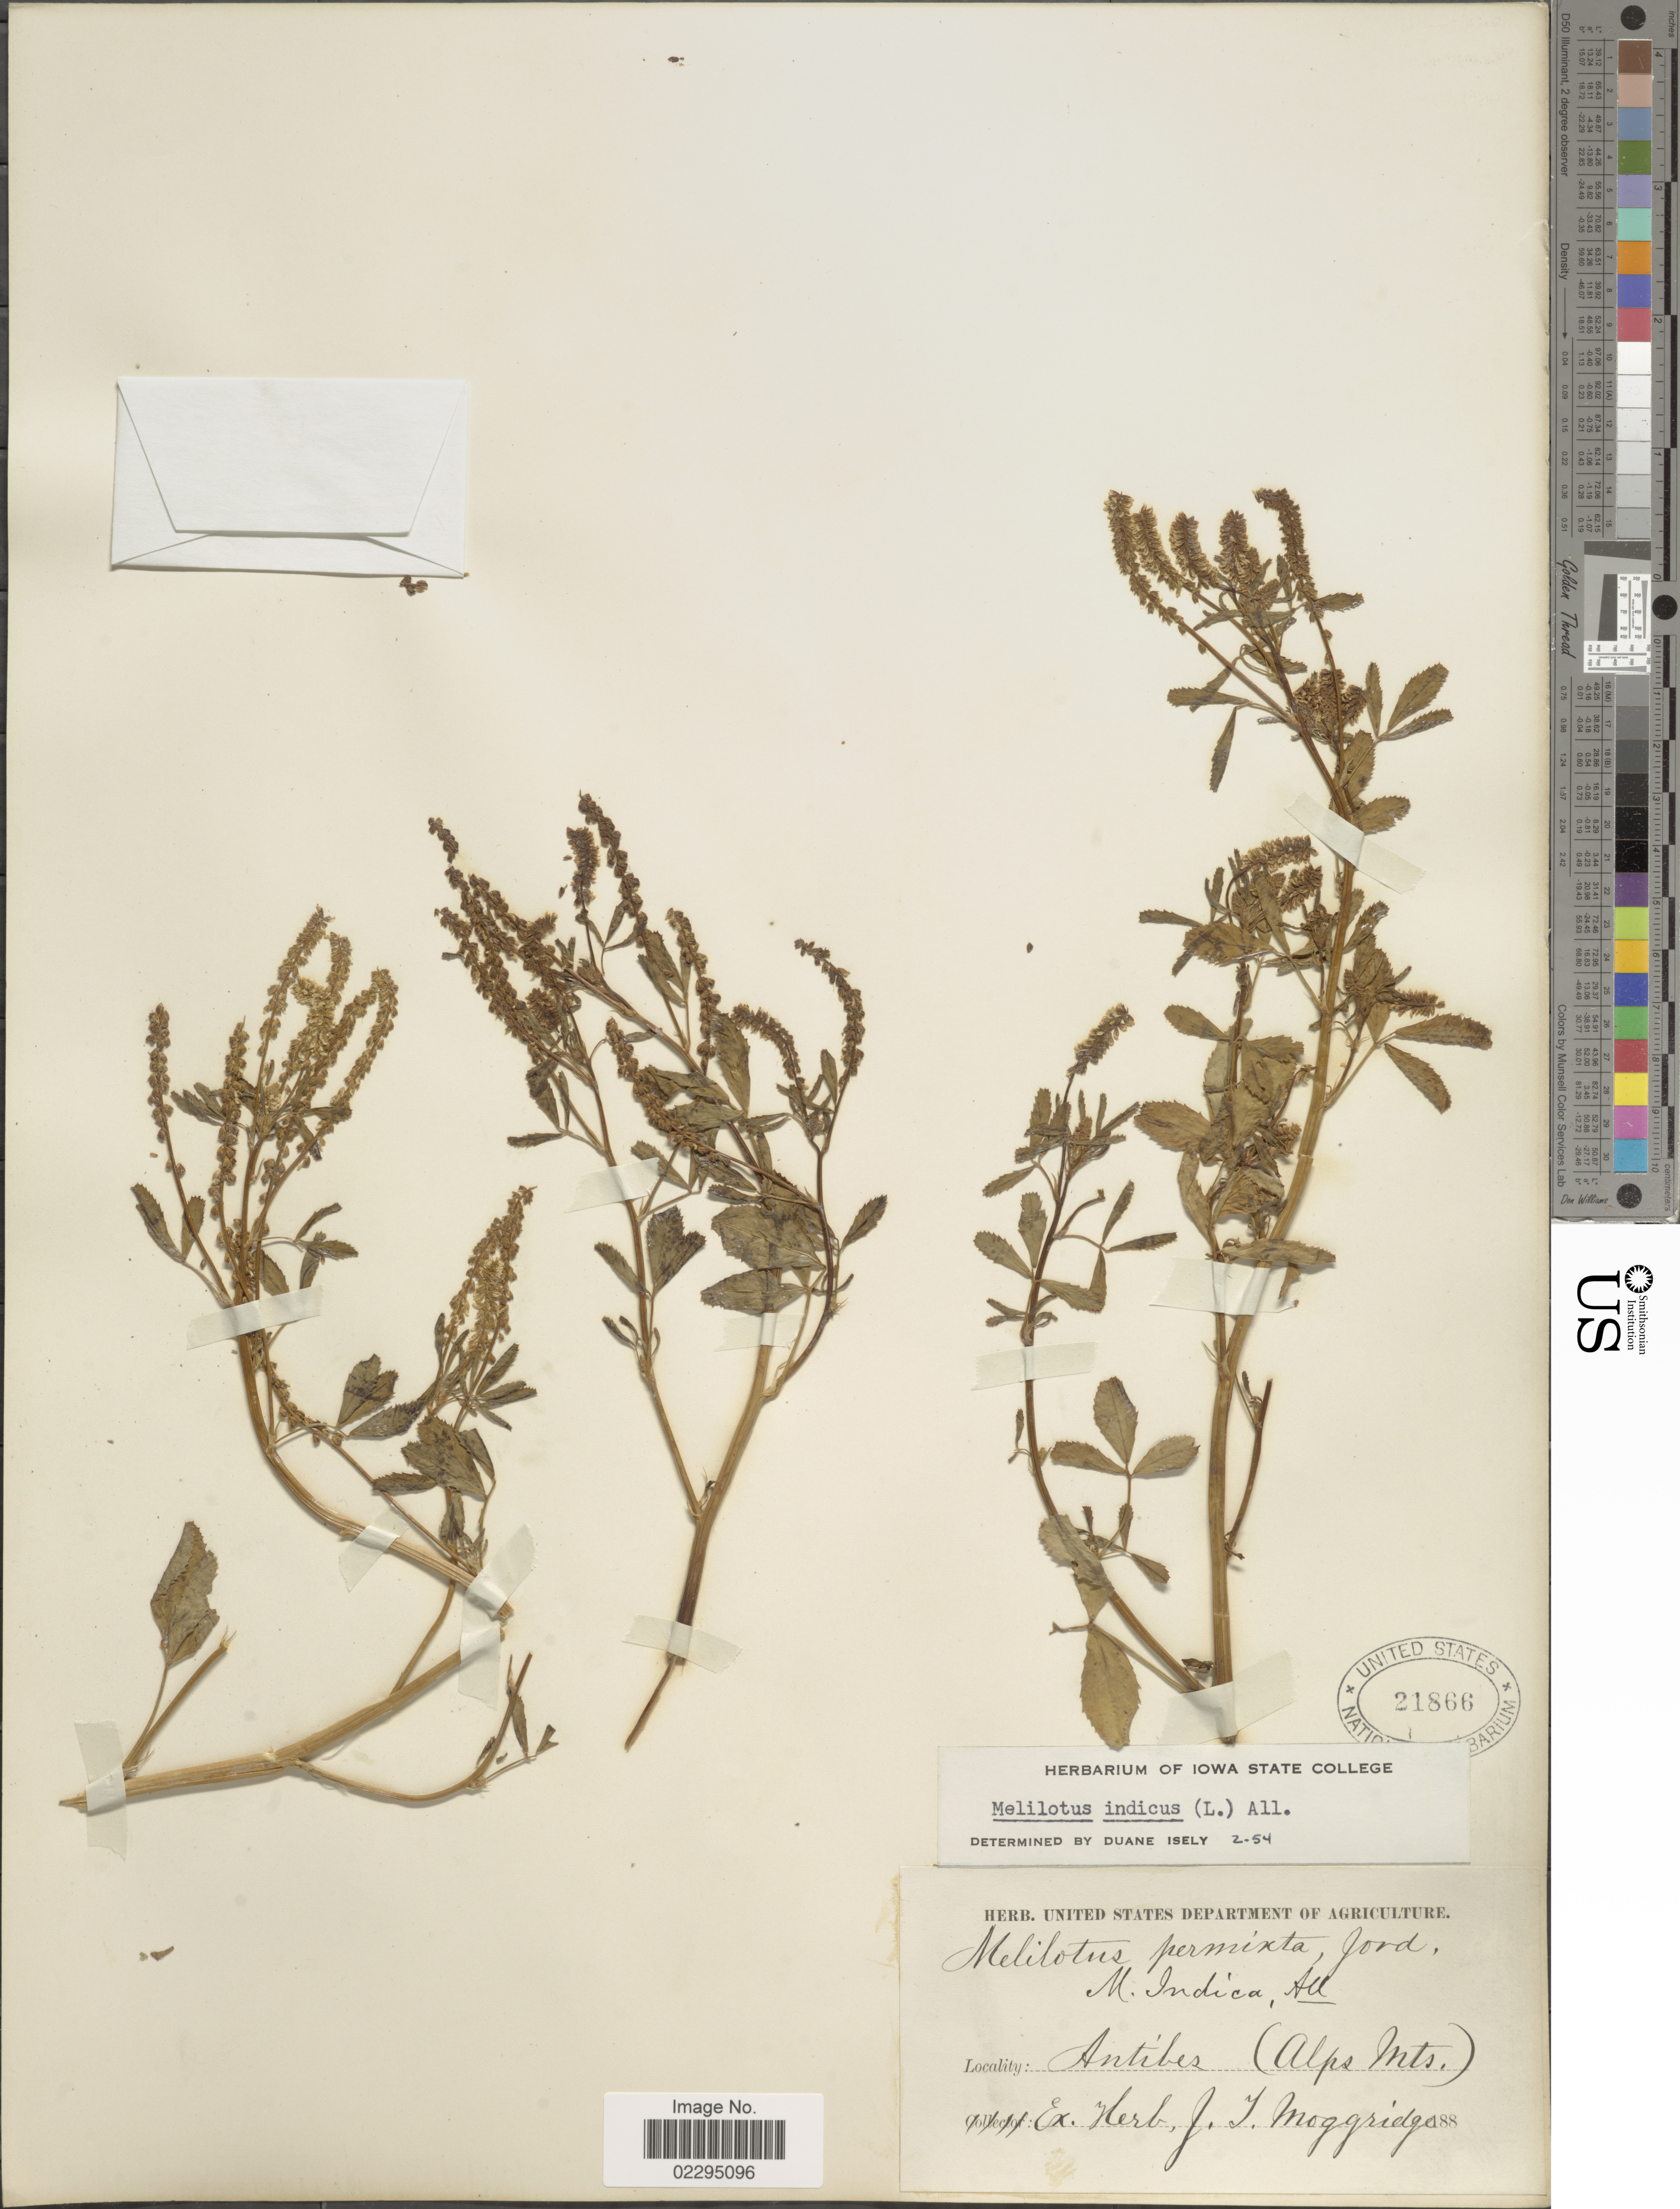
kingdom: Plantae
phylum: Tracheophyta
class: Magnoliopsida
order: Fabales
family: Fabaceae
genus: Melilotus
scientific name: Melilotus indicus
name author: (L.) All.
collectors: ex herb. J.T. Moggridge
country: France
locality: Antibes (Alps Mts).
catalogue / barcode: US 21866